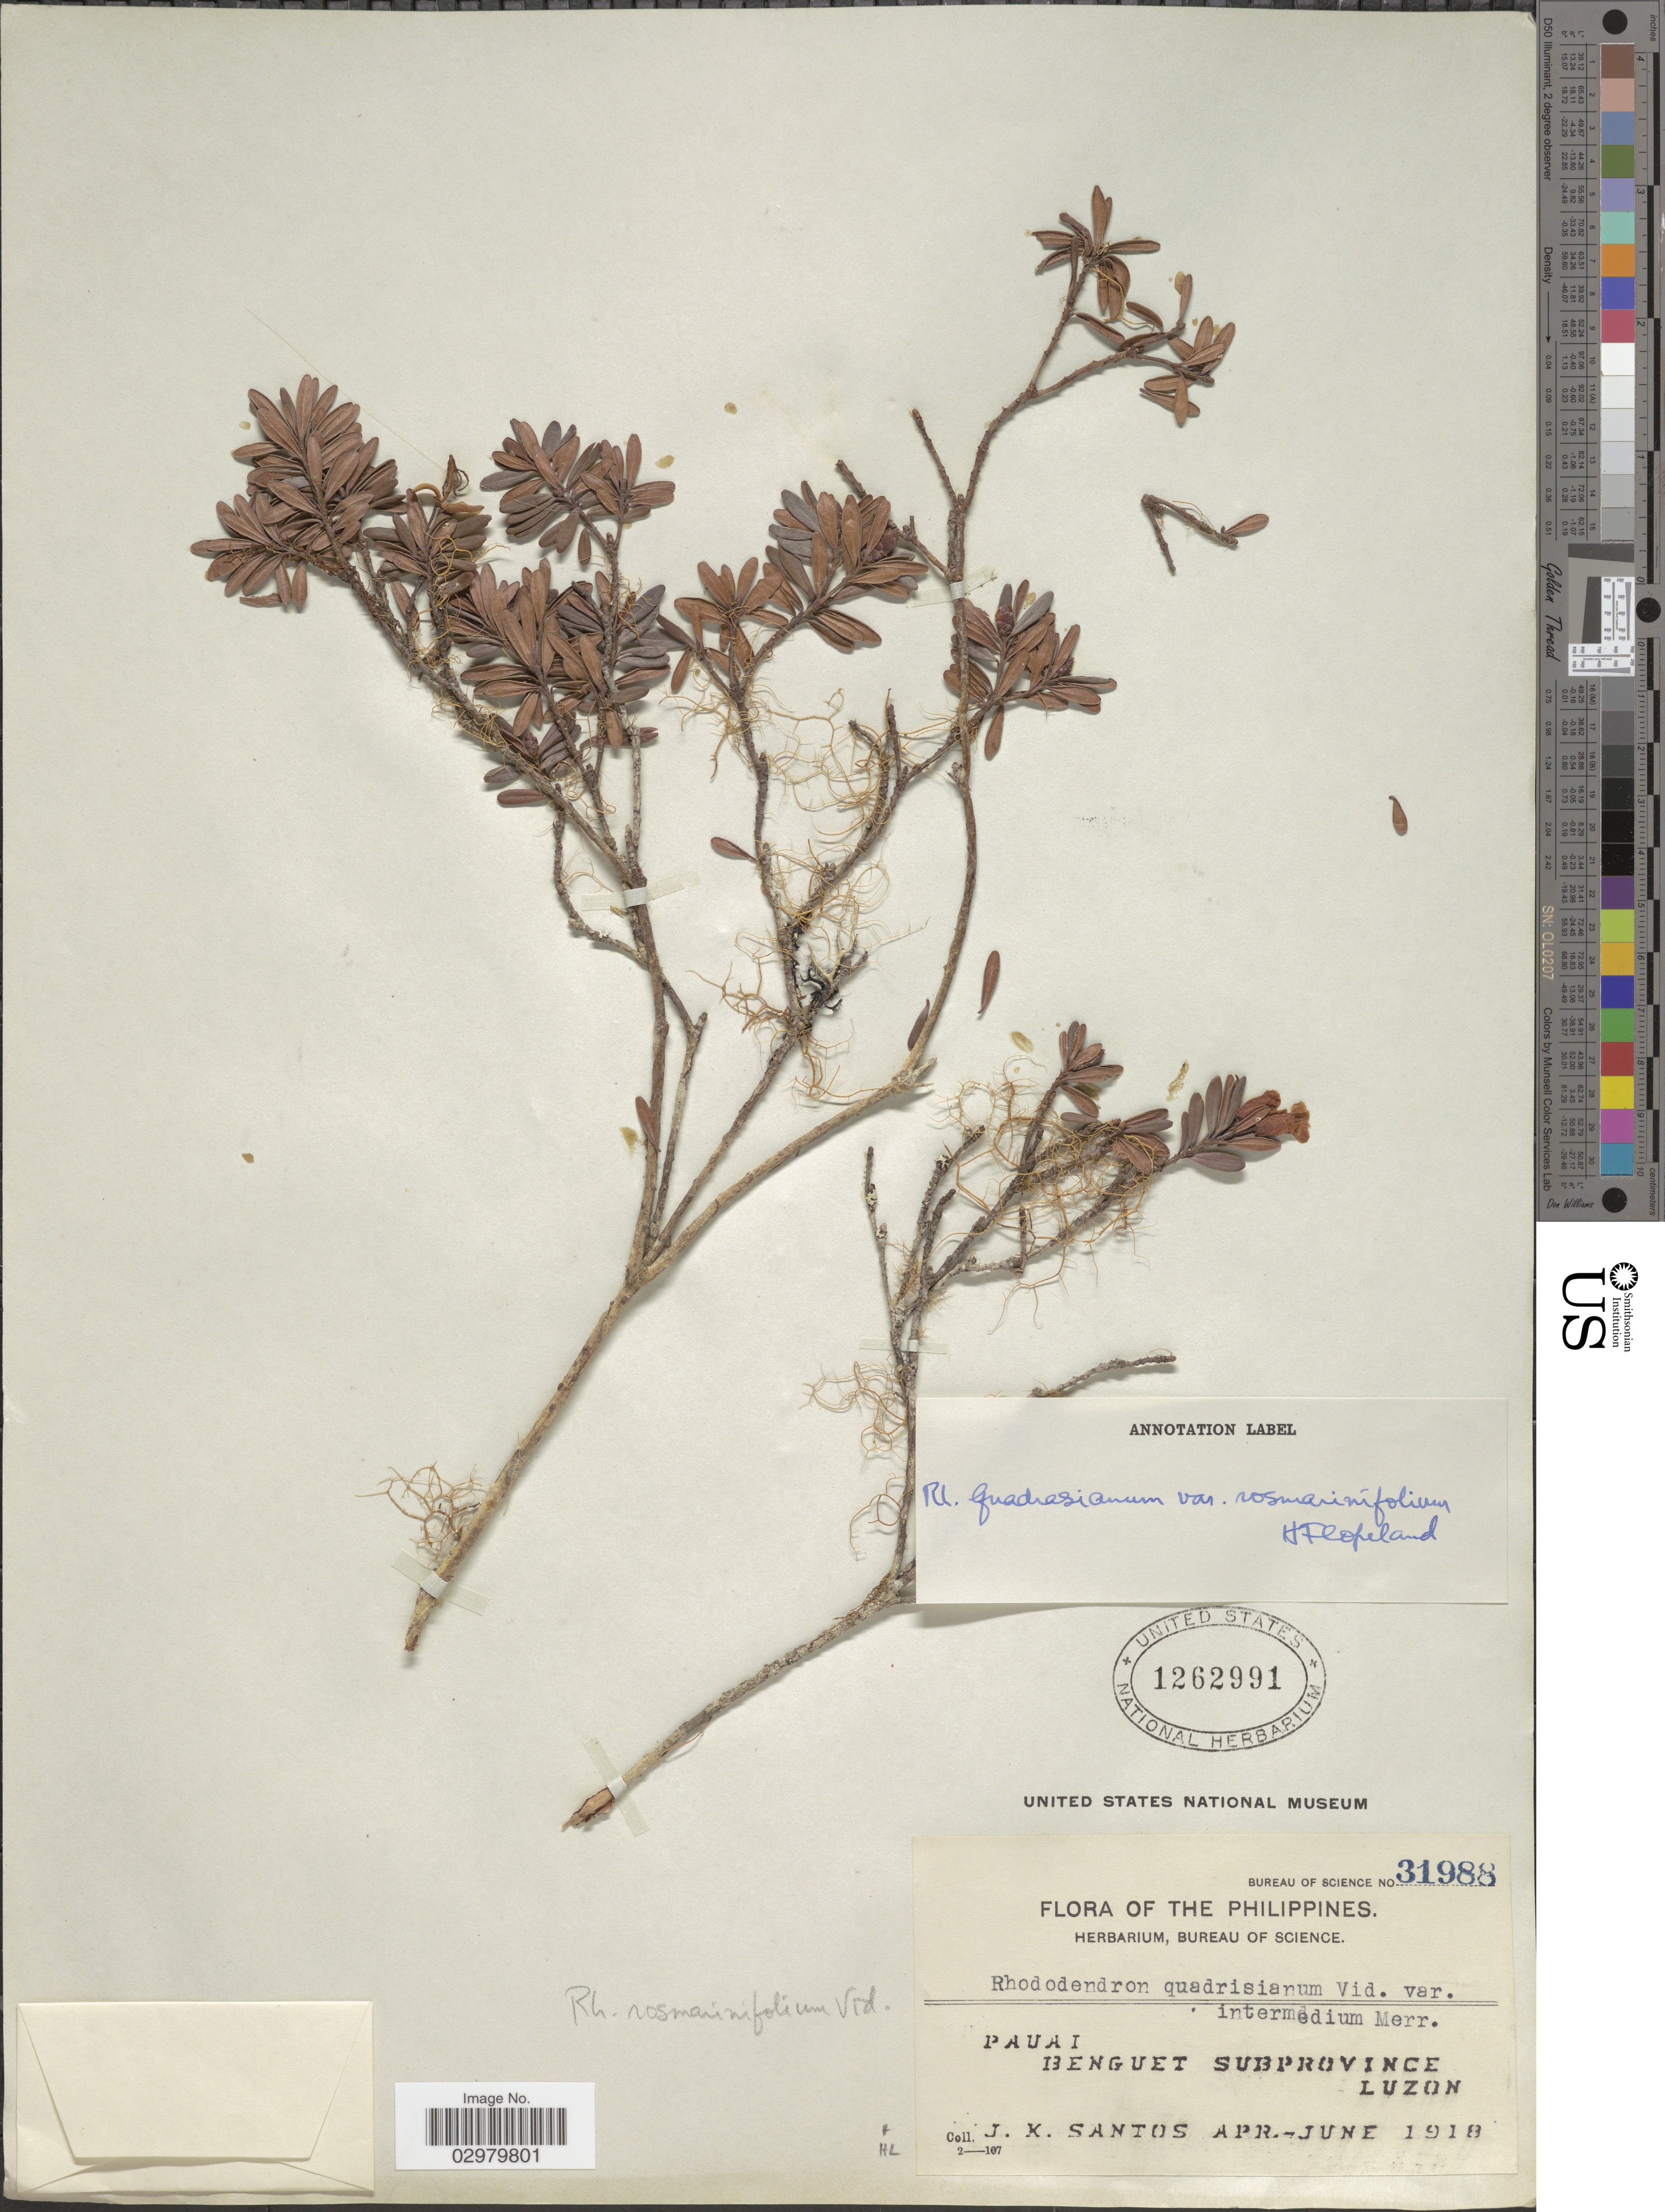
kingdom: Plantae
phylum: Tracheophyta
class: Magnoliopsida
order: Ericales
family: Ericaceae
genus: Rhododendron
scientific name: Rhododendron quadrasianum var. rosmarinifolium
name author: (S. Vidal) H.F. Copel.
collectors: J. K. Santos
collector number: Bureau of Science 31988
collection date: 1918-04/1918-06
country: Philippines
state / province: Cordillera (Administrative Region)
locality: Pauai. Benguet Subprovince. Luzon.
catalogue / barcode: US 1262991